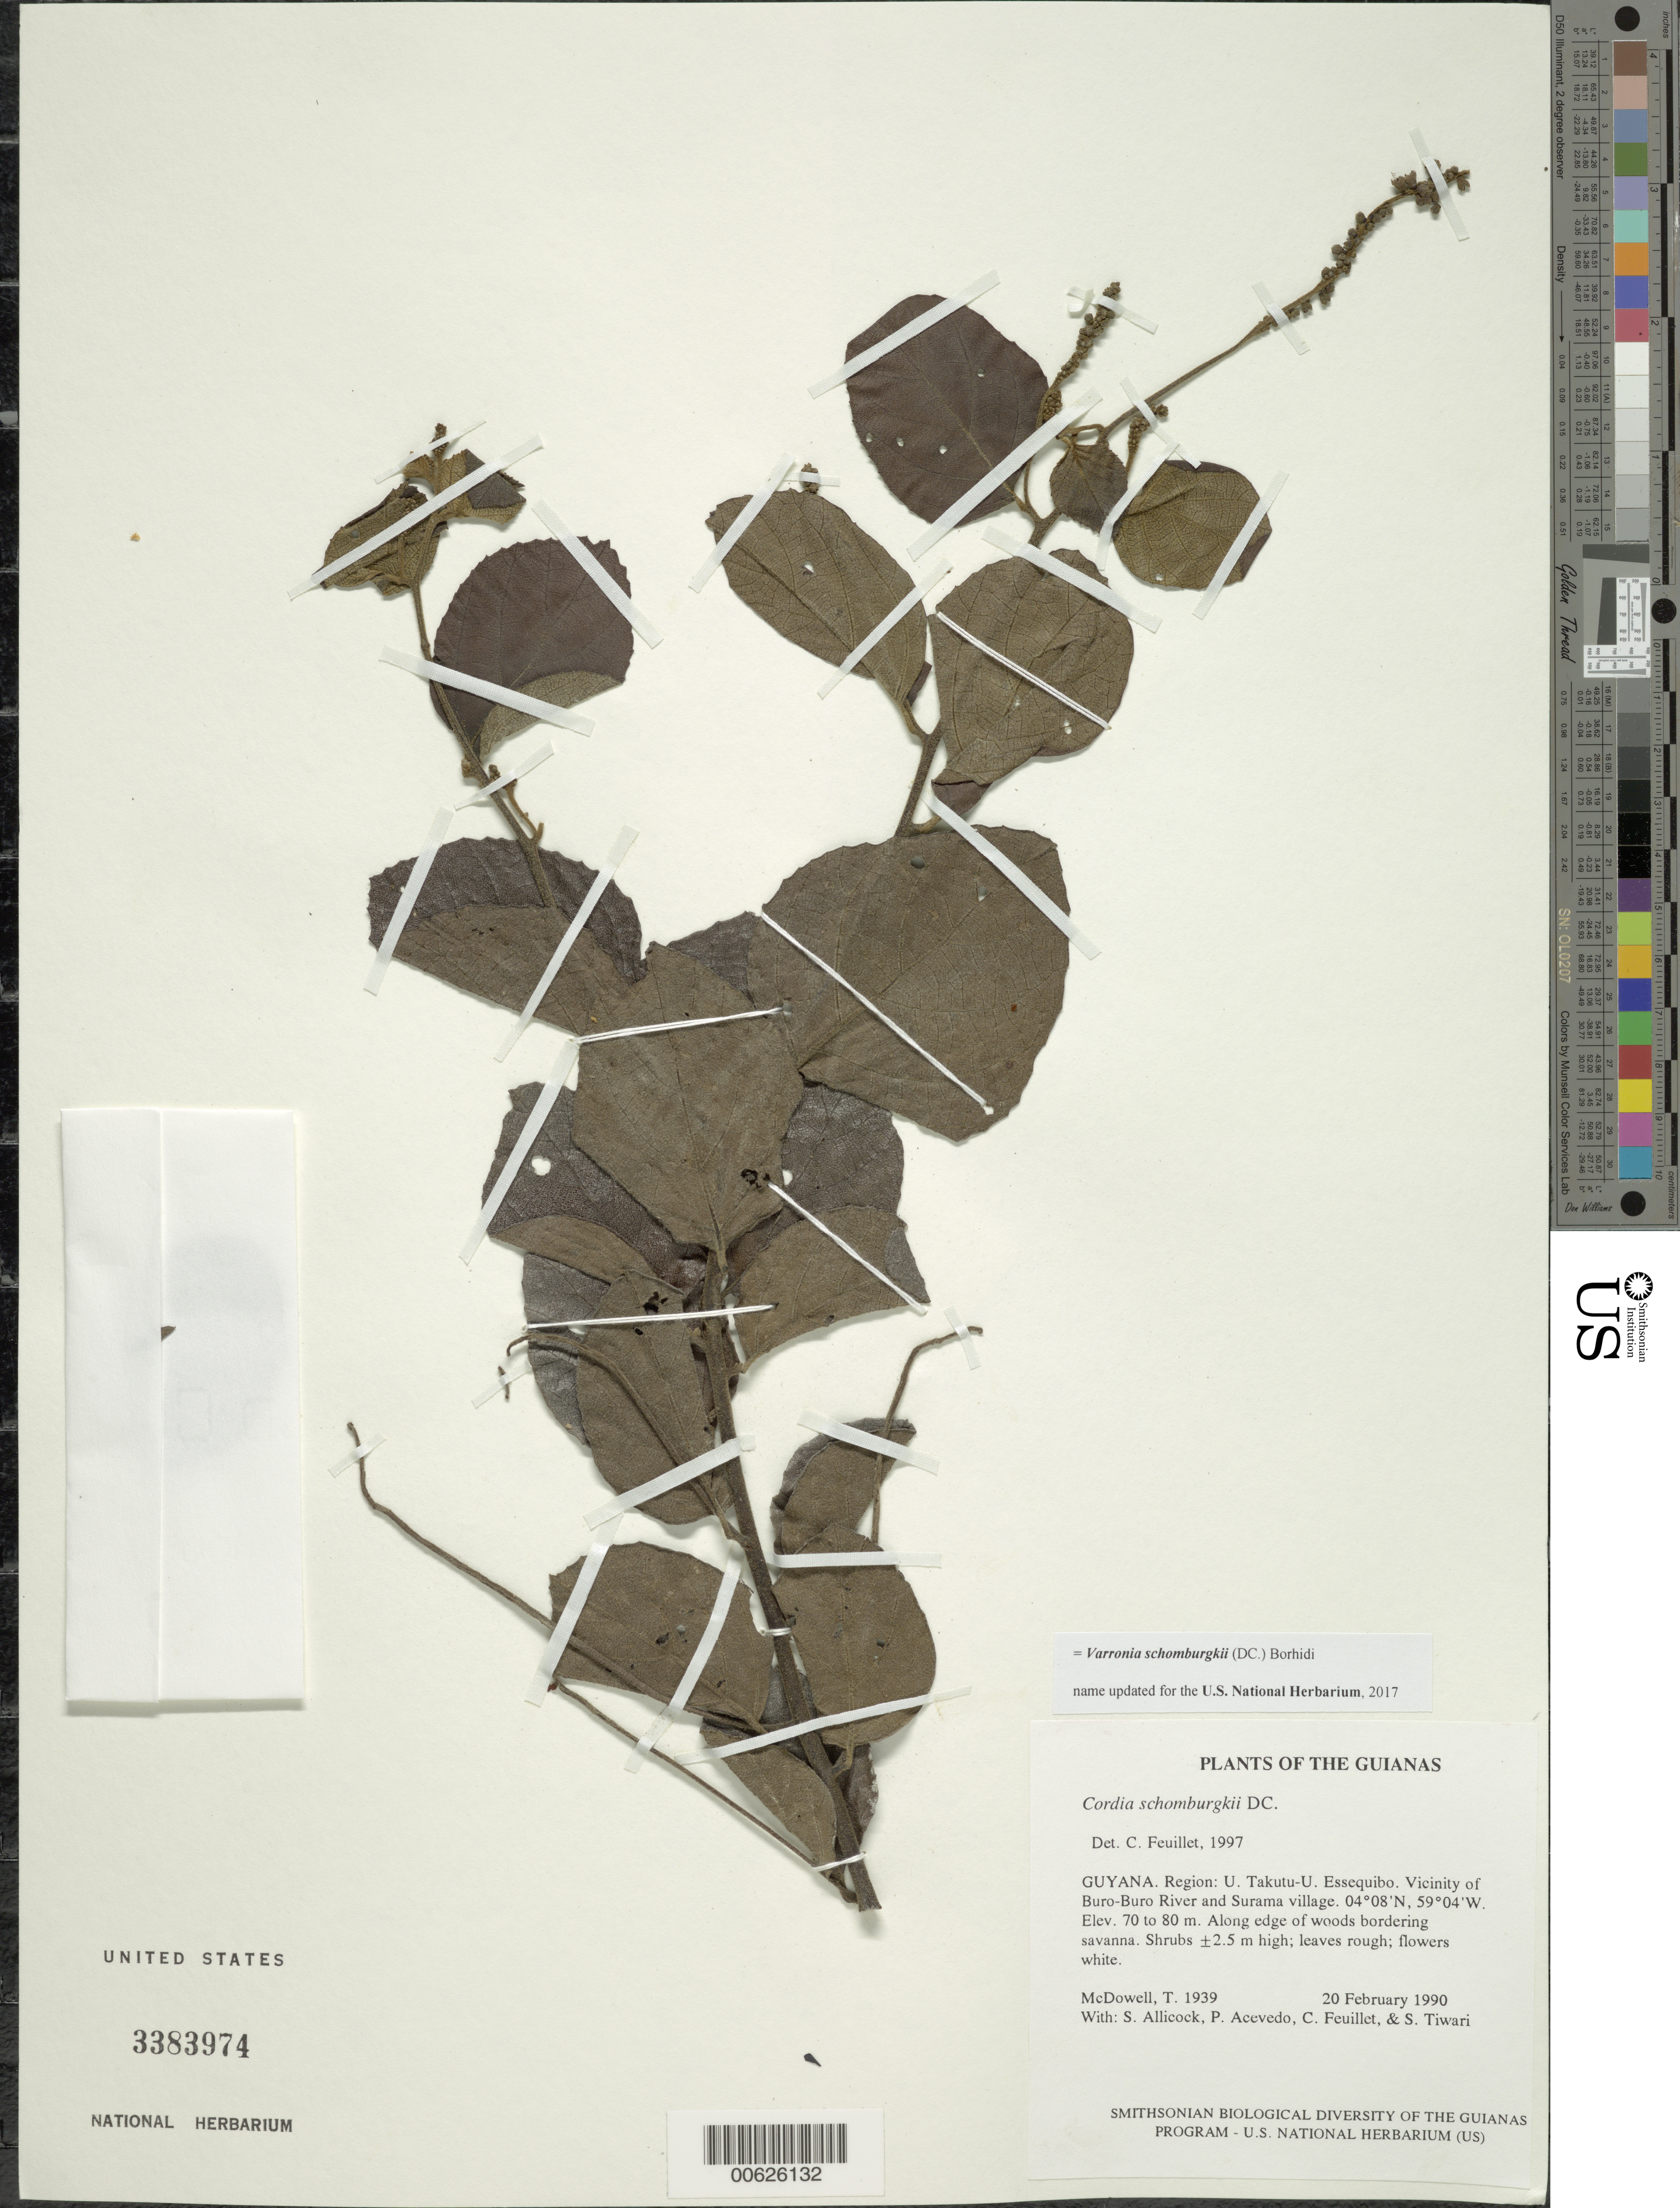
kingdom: Plantae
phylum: Tracheophyta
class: Magnoliopsida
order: Boraginales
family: Cordiaceae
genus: Cordia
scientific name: Cordia schomburgkii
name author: DC.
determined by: Feuillet, C.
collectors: T. McDowell, S. Allicock, P. Acevedo-Rodr., C. Feuillet & S. Tiwari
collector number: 1939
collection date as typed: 20 February 1990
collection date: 1990-02-20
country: Guyana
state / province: U. Takutu-U. Essequibo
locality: Vicinity of Buro-Buro River and Surama Village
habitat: Along edge of woods bordering savanna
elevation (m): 70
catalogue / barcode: US 3383974